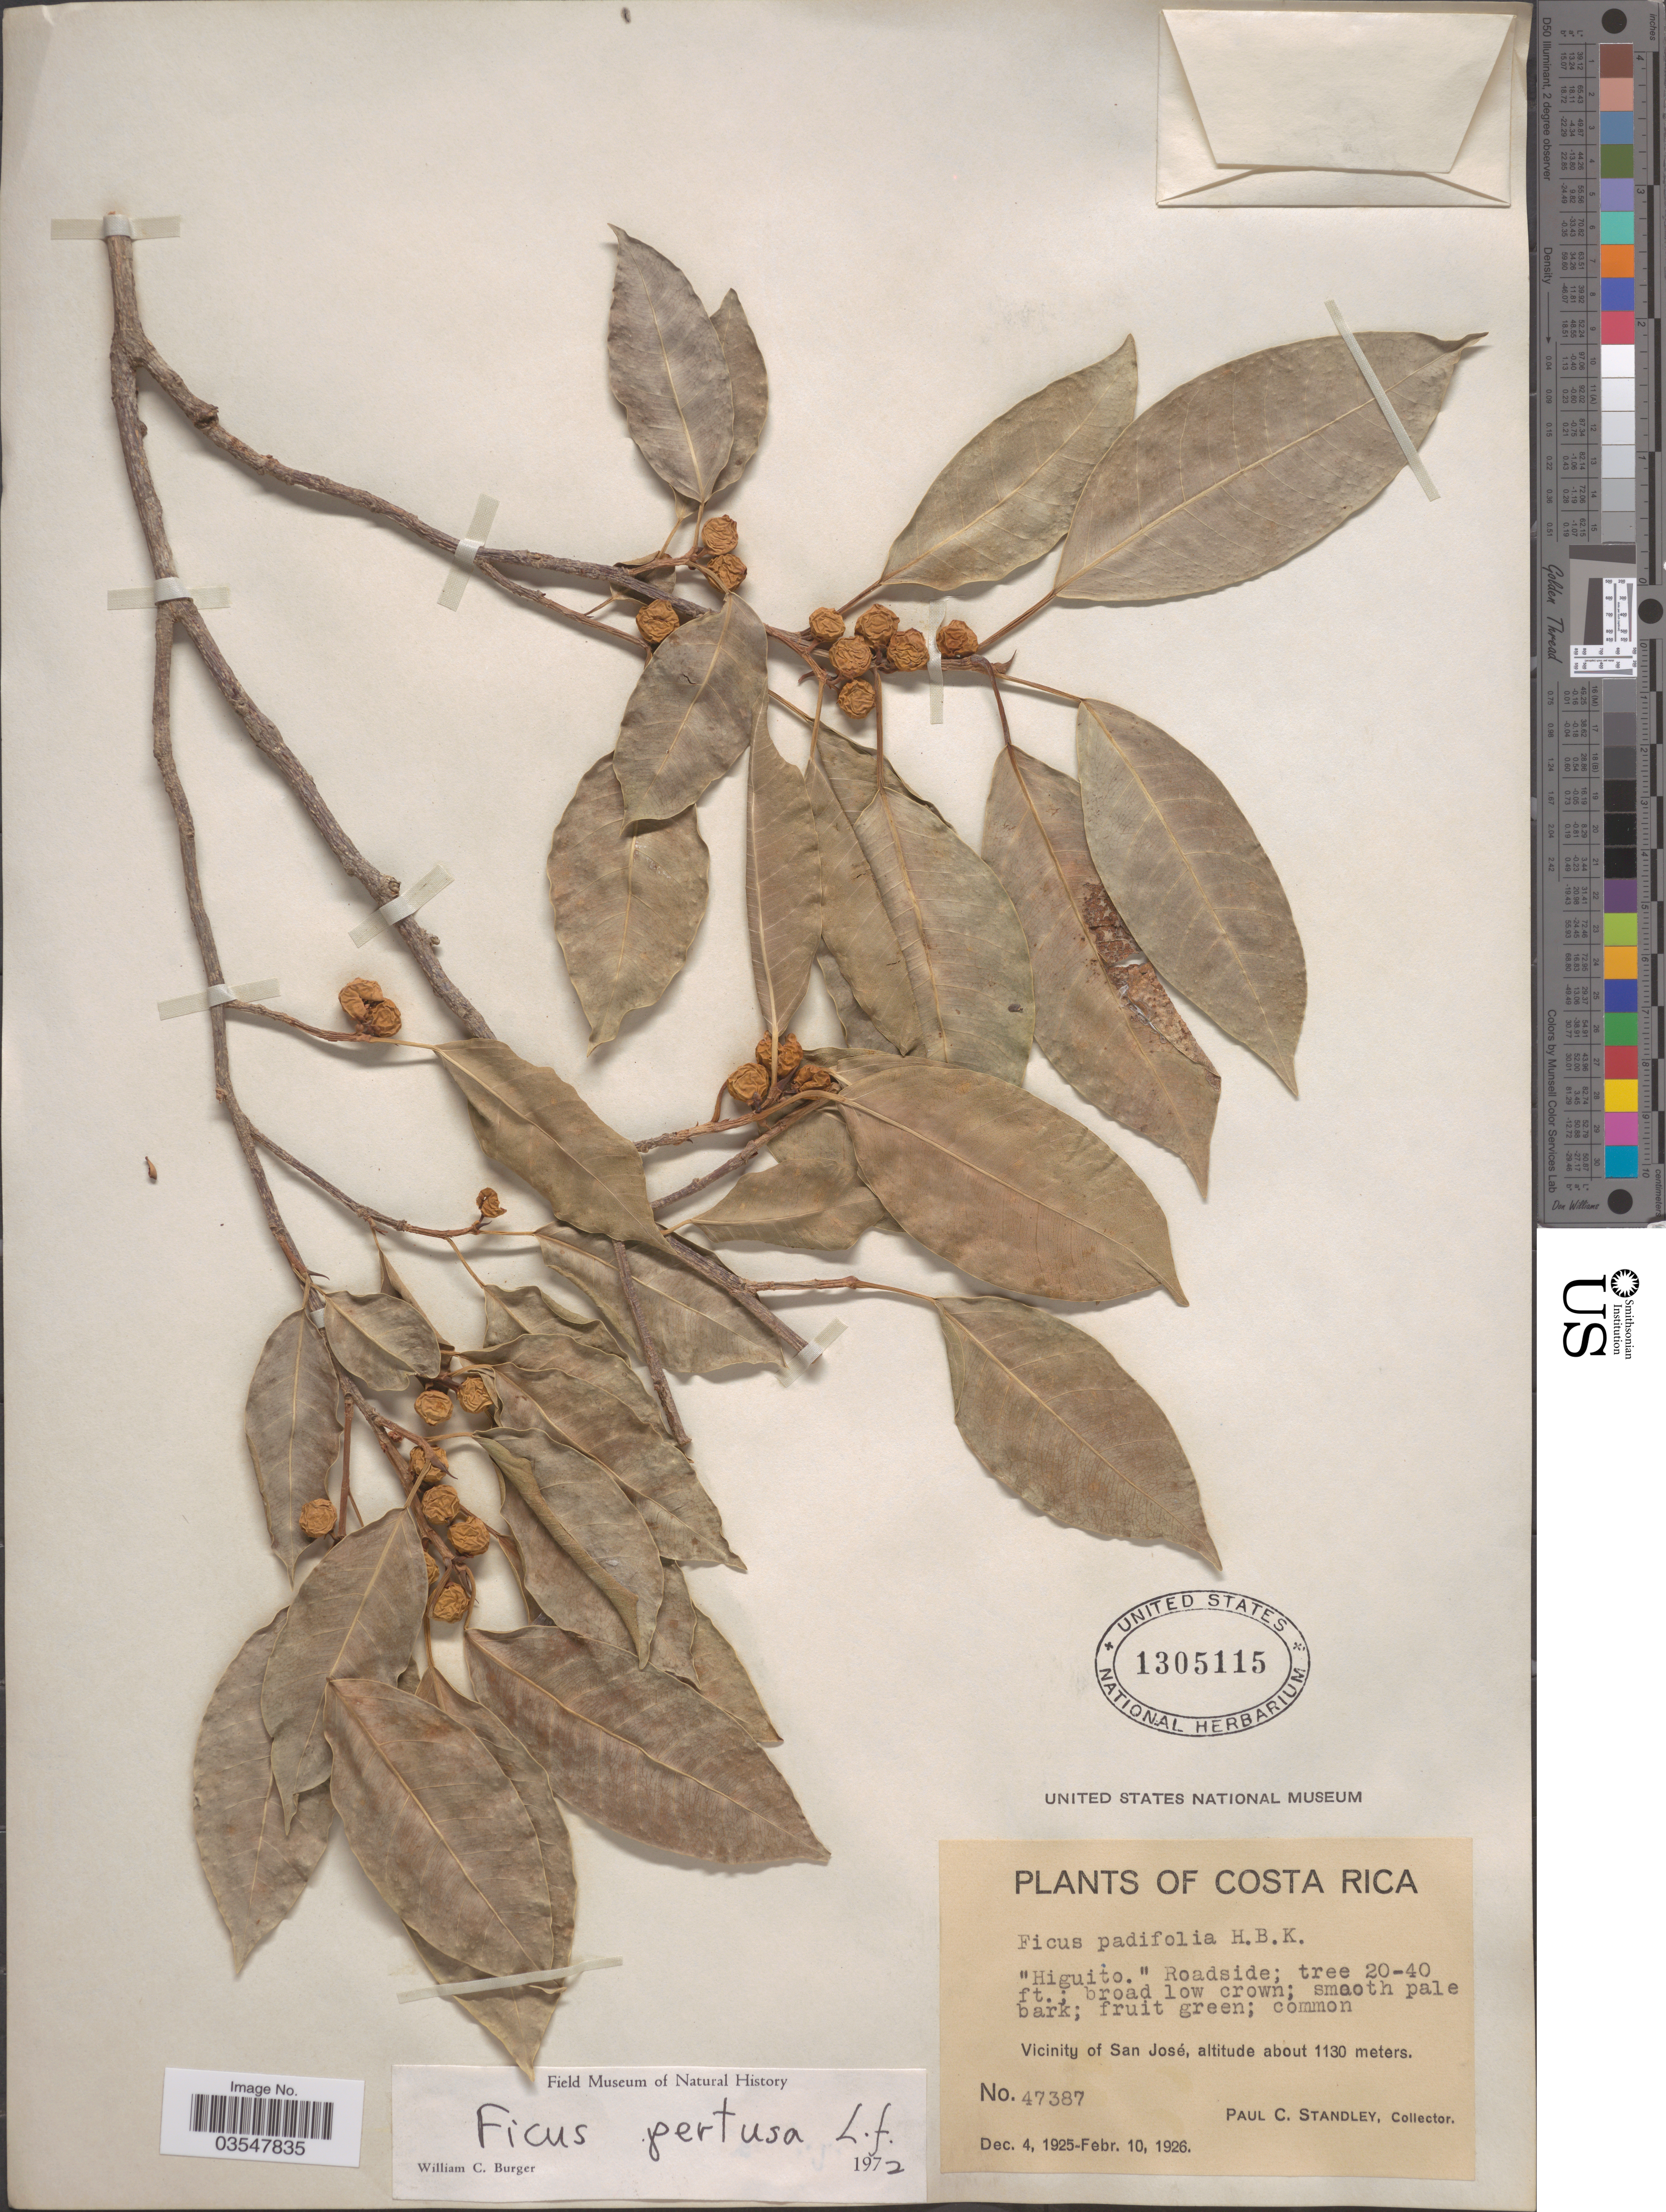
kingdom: Plantae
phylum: Tracheophyta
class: Magnoliopsida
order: Rosales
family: Moraceae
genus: Ficus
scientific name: Ficus pertusa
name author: L. f.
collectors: P. C. Standley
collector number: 47387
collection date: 1925-12-04/1926-02-10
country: Costa Rica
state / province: San José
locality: Vicinity of San José.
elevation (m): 1130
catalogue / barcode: US 1305115